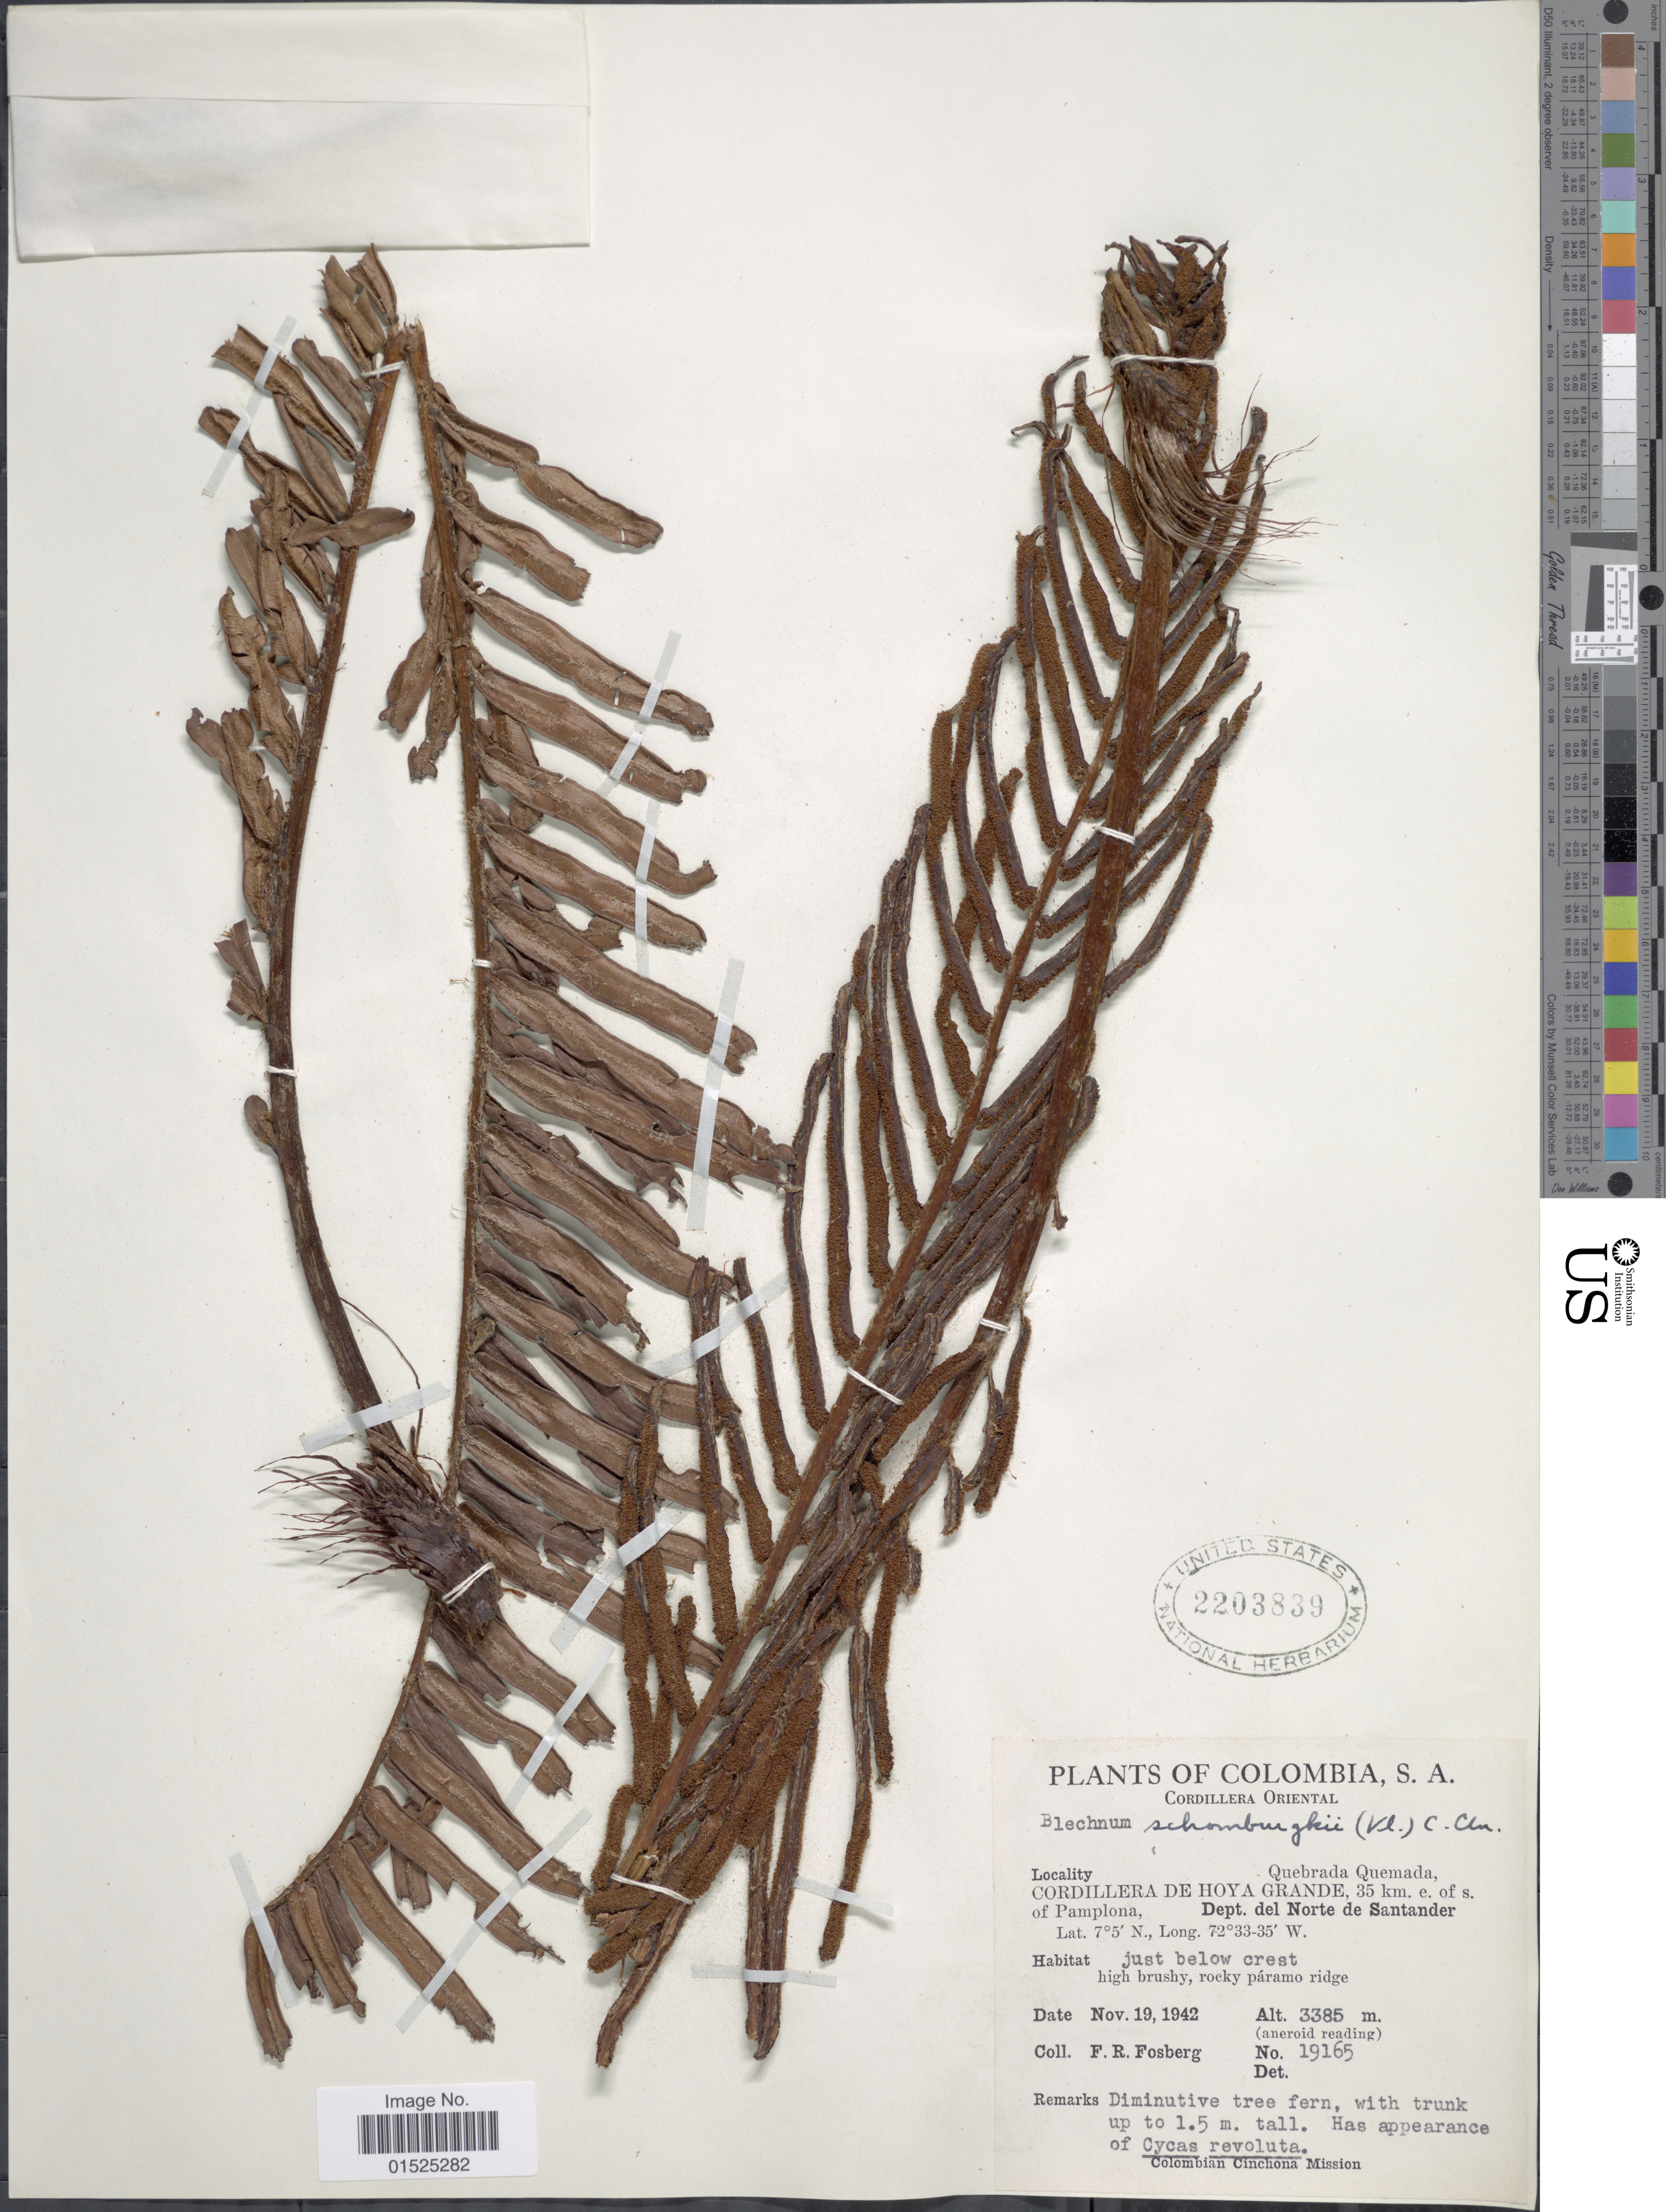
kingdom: Plantae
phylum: Tracheophyta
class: Polypodiopsida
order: Polypodiales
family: Blechnaceae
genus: Blechnum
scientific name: Blechnum auratum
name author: (Fée) R.M. Tryon & Stolze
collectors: F. R. Fosberg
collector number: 19165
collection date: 1942-11-19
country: Colombia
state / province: Norte de Santander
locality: S. A., Quebrade Quemada, Cordillera de Hoya Grande, 35 km. e. of s. of Pamplona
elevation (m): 3385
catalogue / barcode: US 2203839